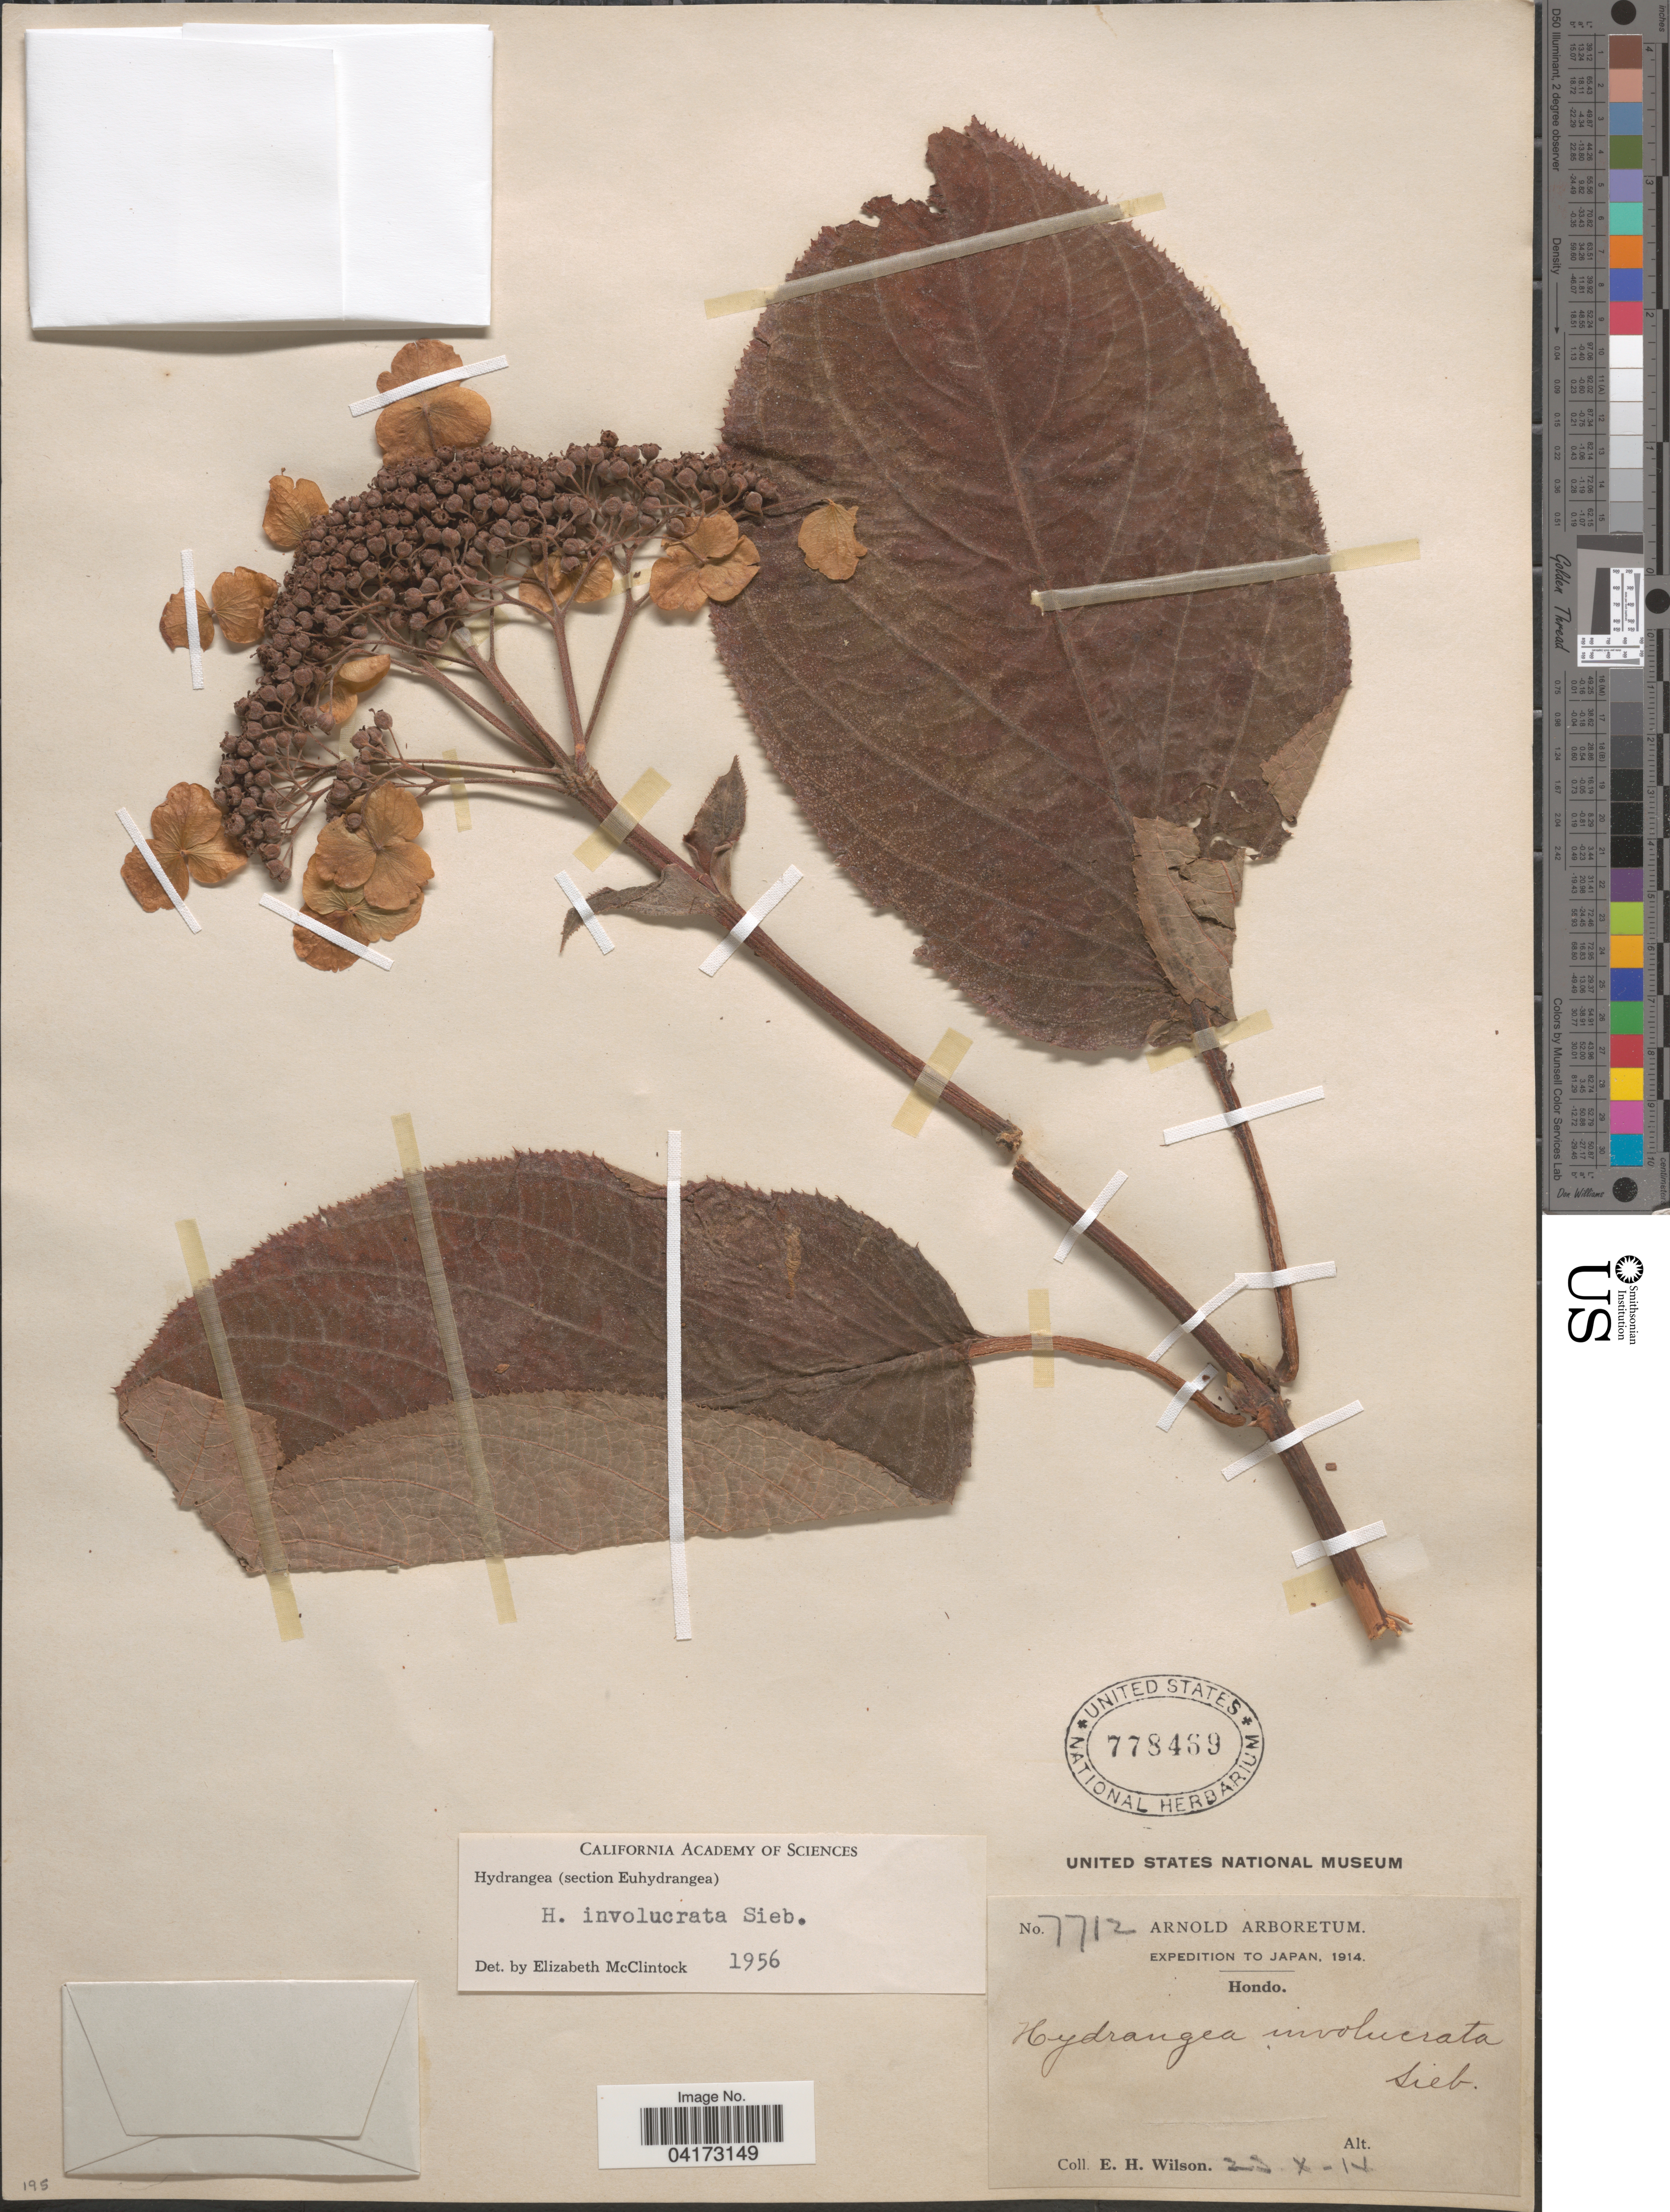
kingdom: Plantae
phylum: Tracheophyta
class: Magnoliopsida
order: Cornales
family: Hydrangeaceae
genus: Hydrangea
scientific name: Hydrangea involucrata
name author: Siebold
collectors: E. Wilson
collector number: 7712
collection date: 1914-09-23/1914-10-23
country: Japan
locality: Expedition to Japan, 1914. Hondo.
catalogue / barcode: US 778469